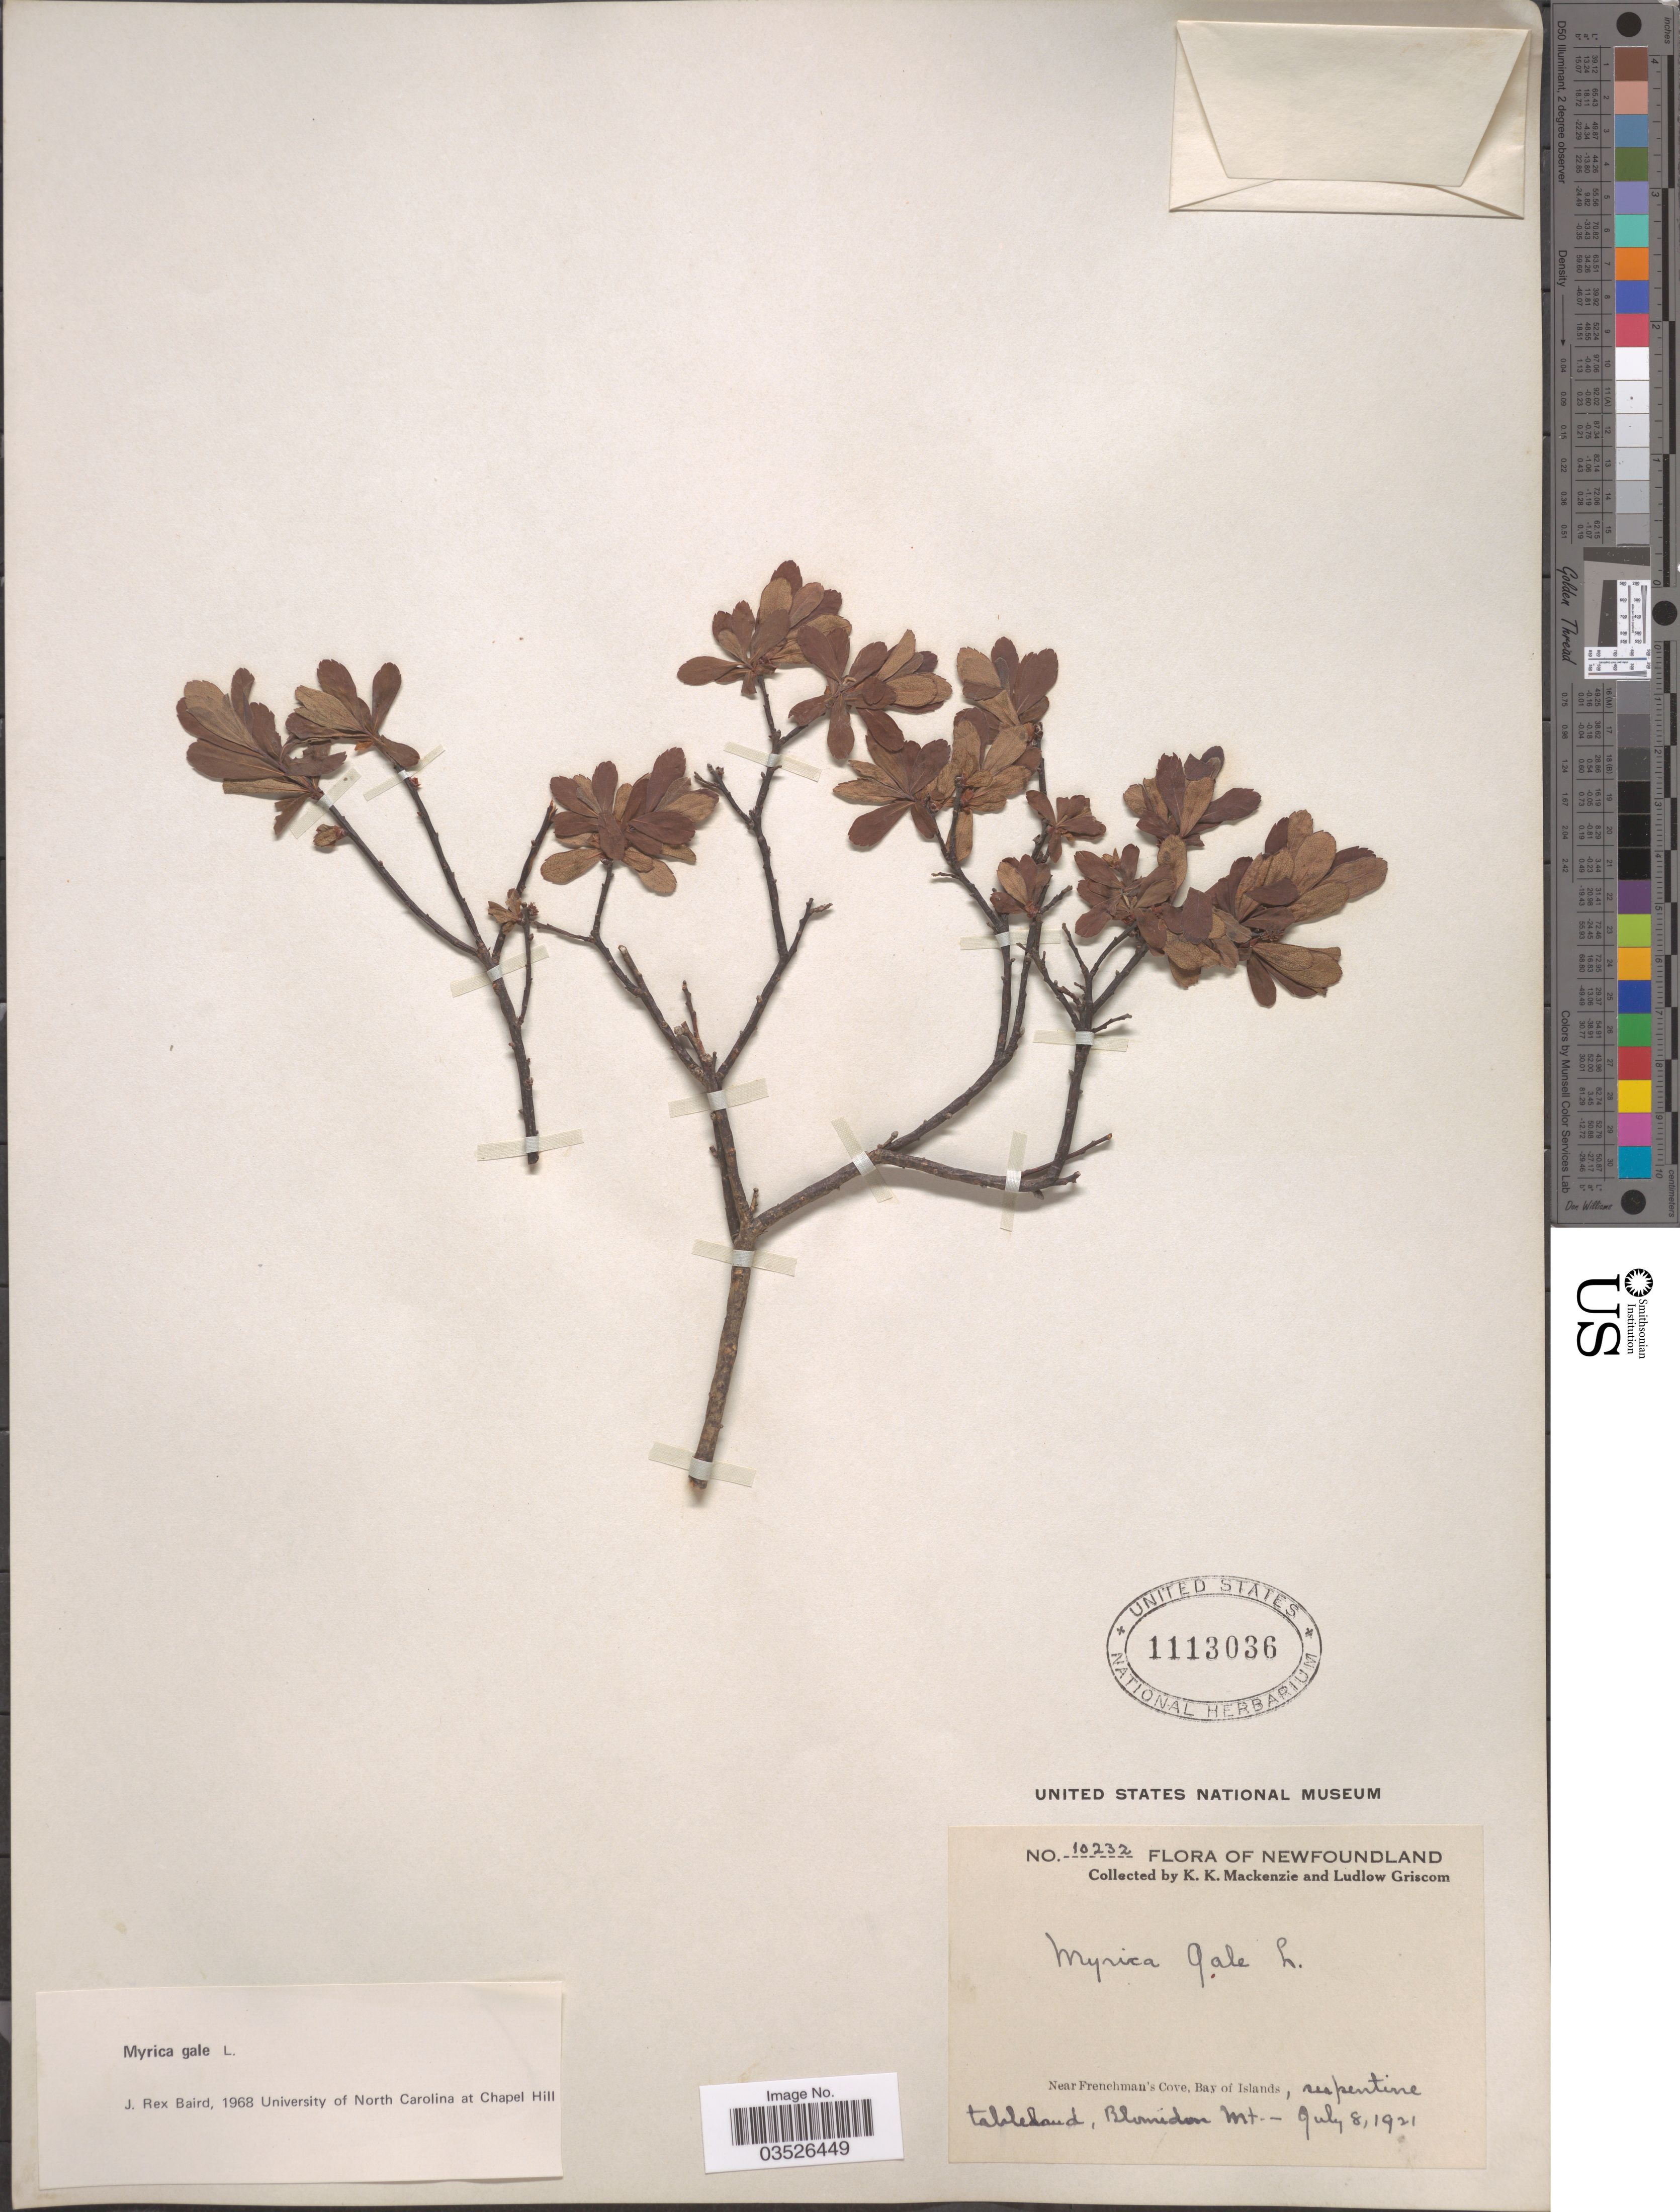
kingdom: Plantae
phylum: Tracheophyta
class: Magnoliopsida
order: Fagales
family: Myricaceae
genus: Myrica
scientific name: Myrica gale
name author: L.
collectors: K. K. Mackenzie & L. Griscom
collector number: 10232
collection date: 1921-07-08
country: Canada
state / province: Newfoundland and Labrador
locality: Near Frenchman's Cove, Bay of Islands, serpentine tableland, Blomidon Mt.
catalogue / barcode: US 1113036